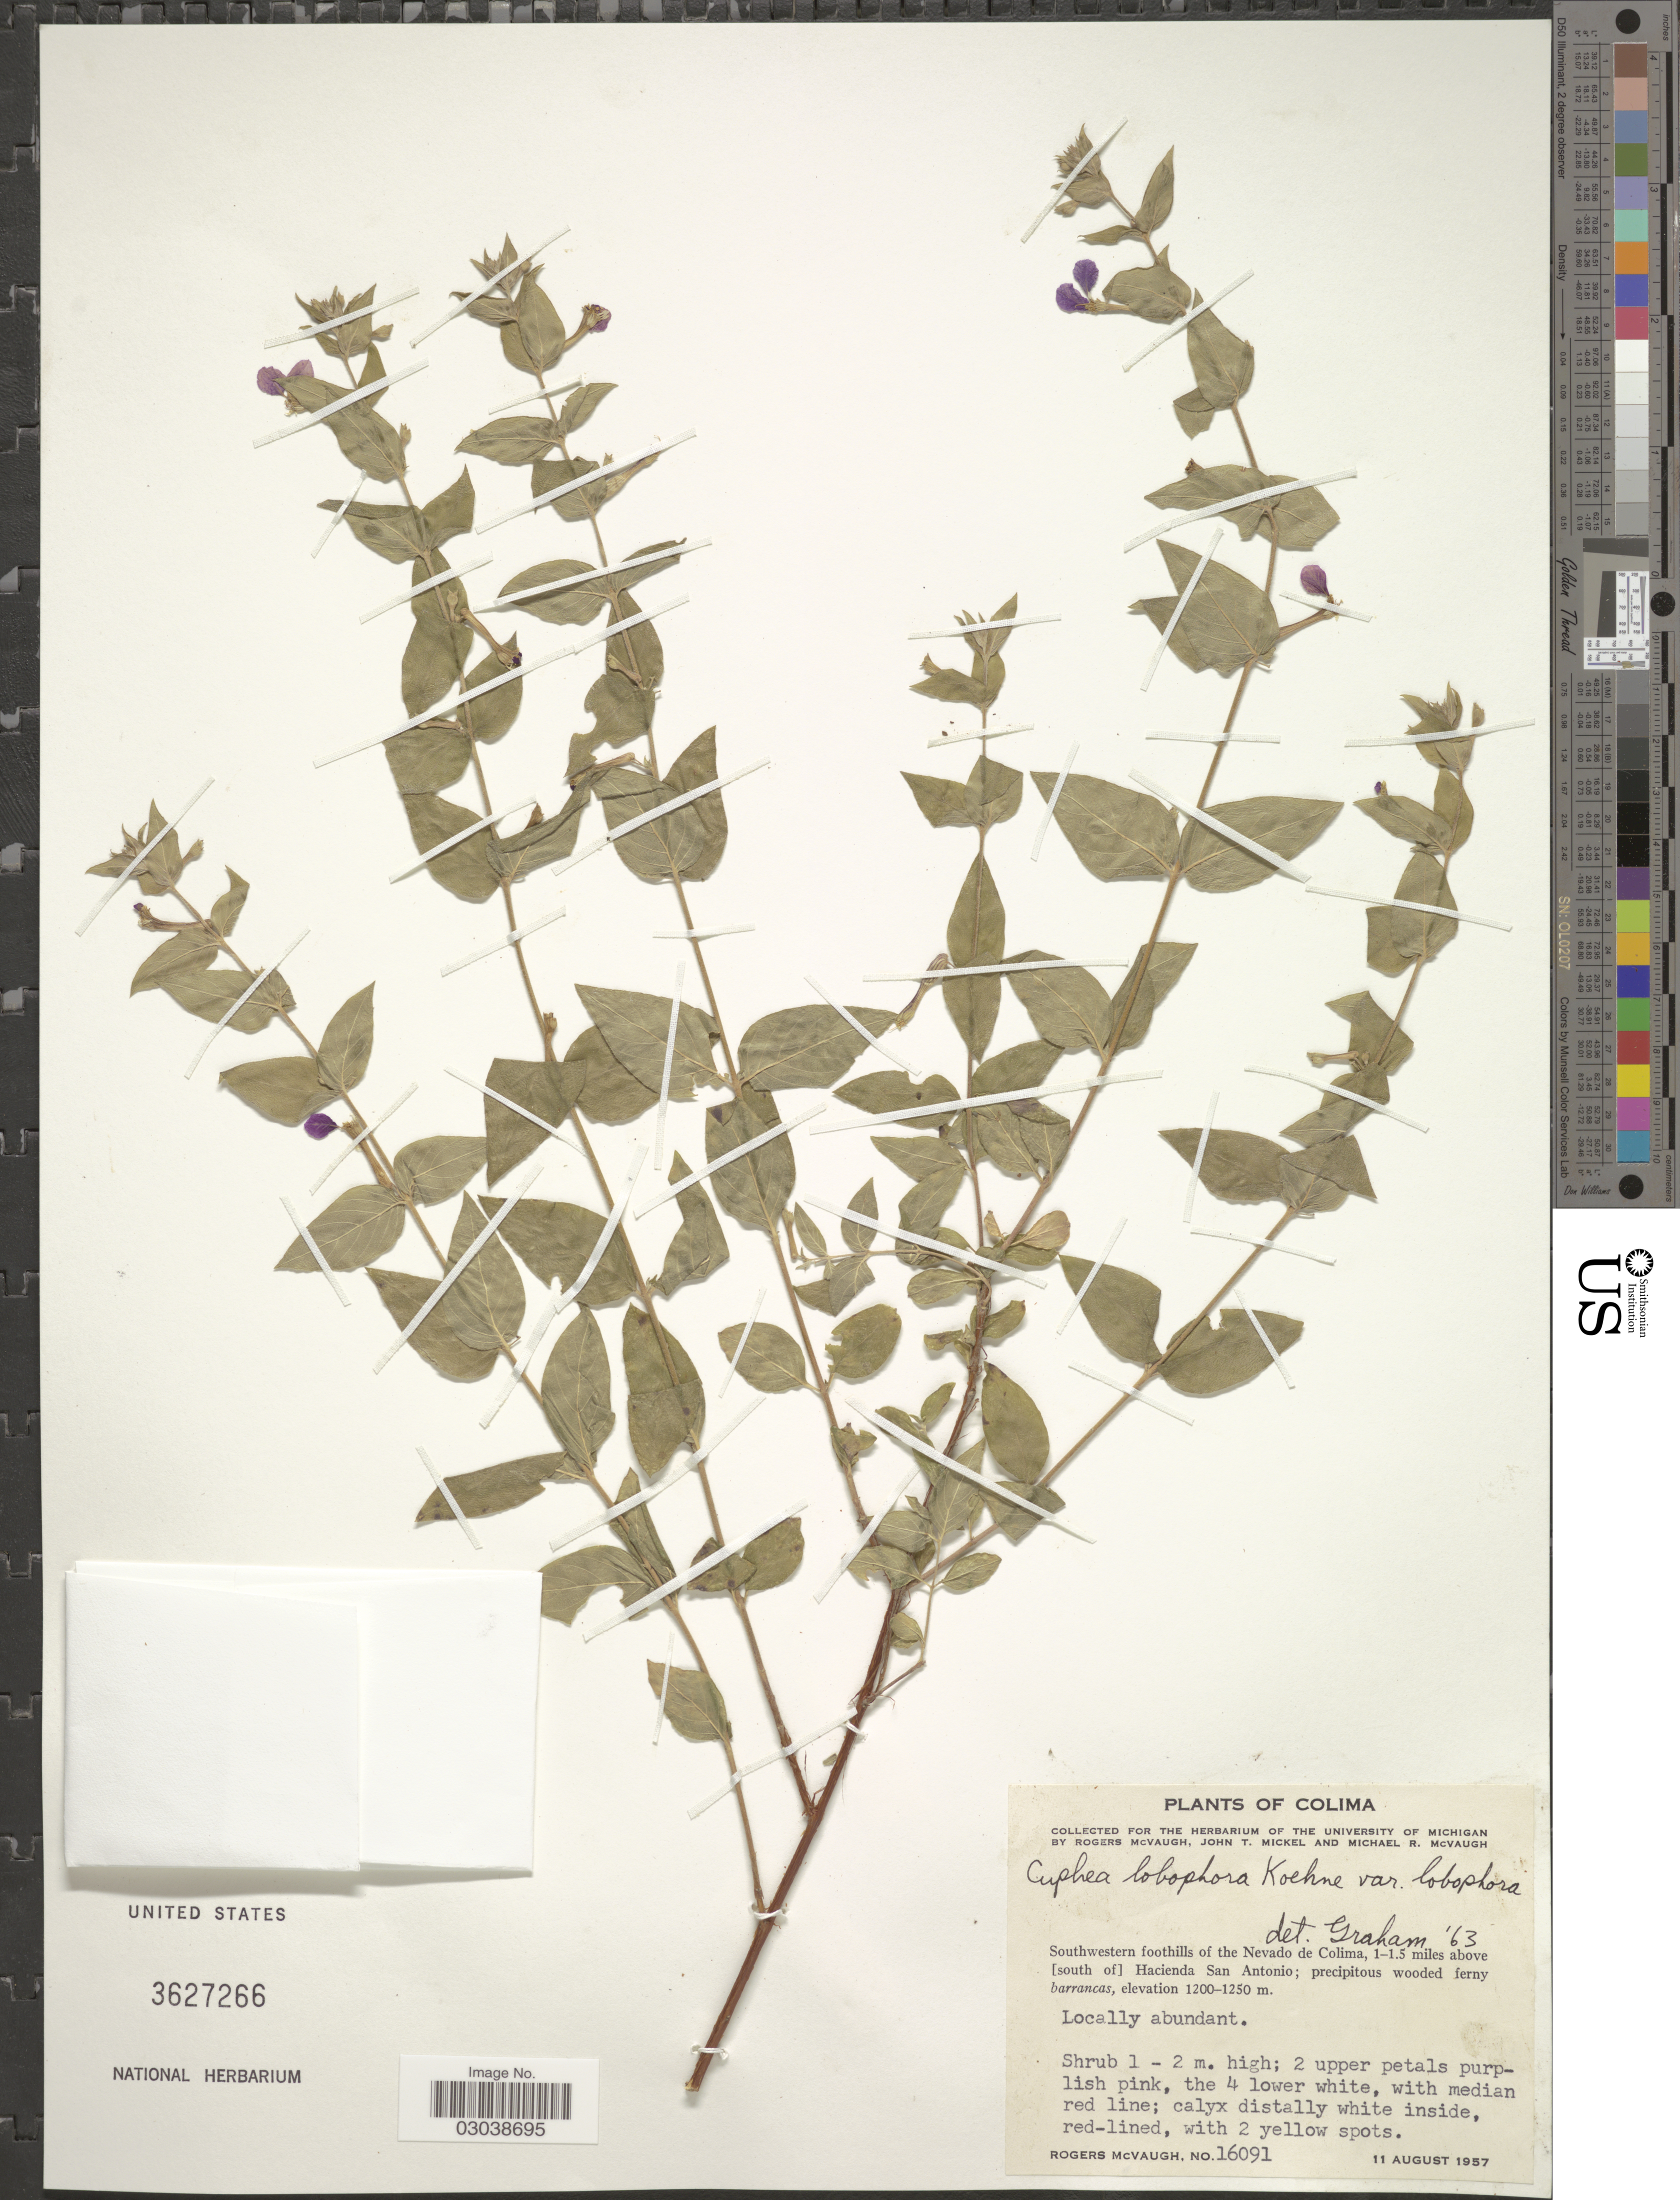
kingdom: Plantae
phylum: Tracheophyta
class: Magnoliopsida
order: Myrtales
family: Lythraceae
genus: Cuphea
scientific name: Cuphea lobophora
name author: Koehne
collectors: R. McVaugh, J. T. Mickel & M. R. McVaugh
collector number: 16091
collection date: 1957-08-11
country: Mexico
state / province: Colima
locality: Southwestern foothills of the Nevado de Colima, 1-1.5 miles above [south of] Hacienda San Antonio.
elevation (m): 1200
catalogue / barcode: US 3627266